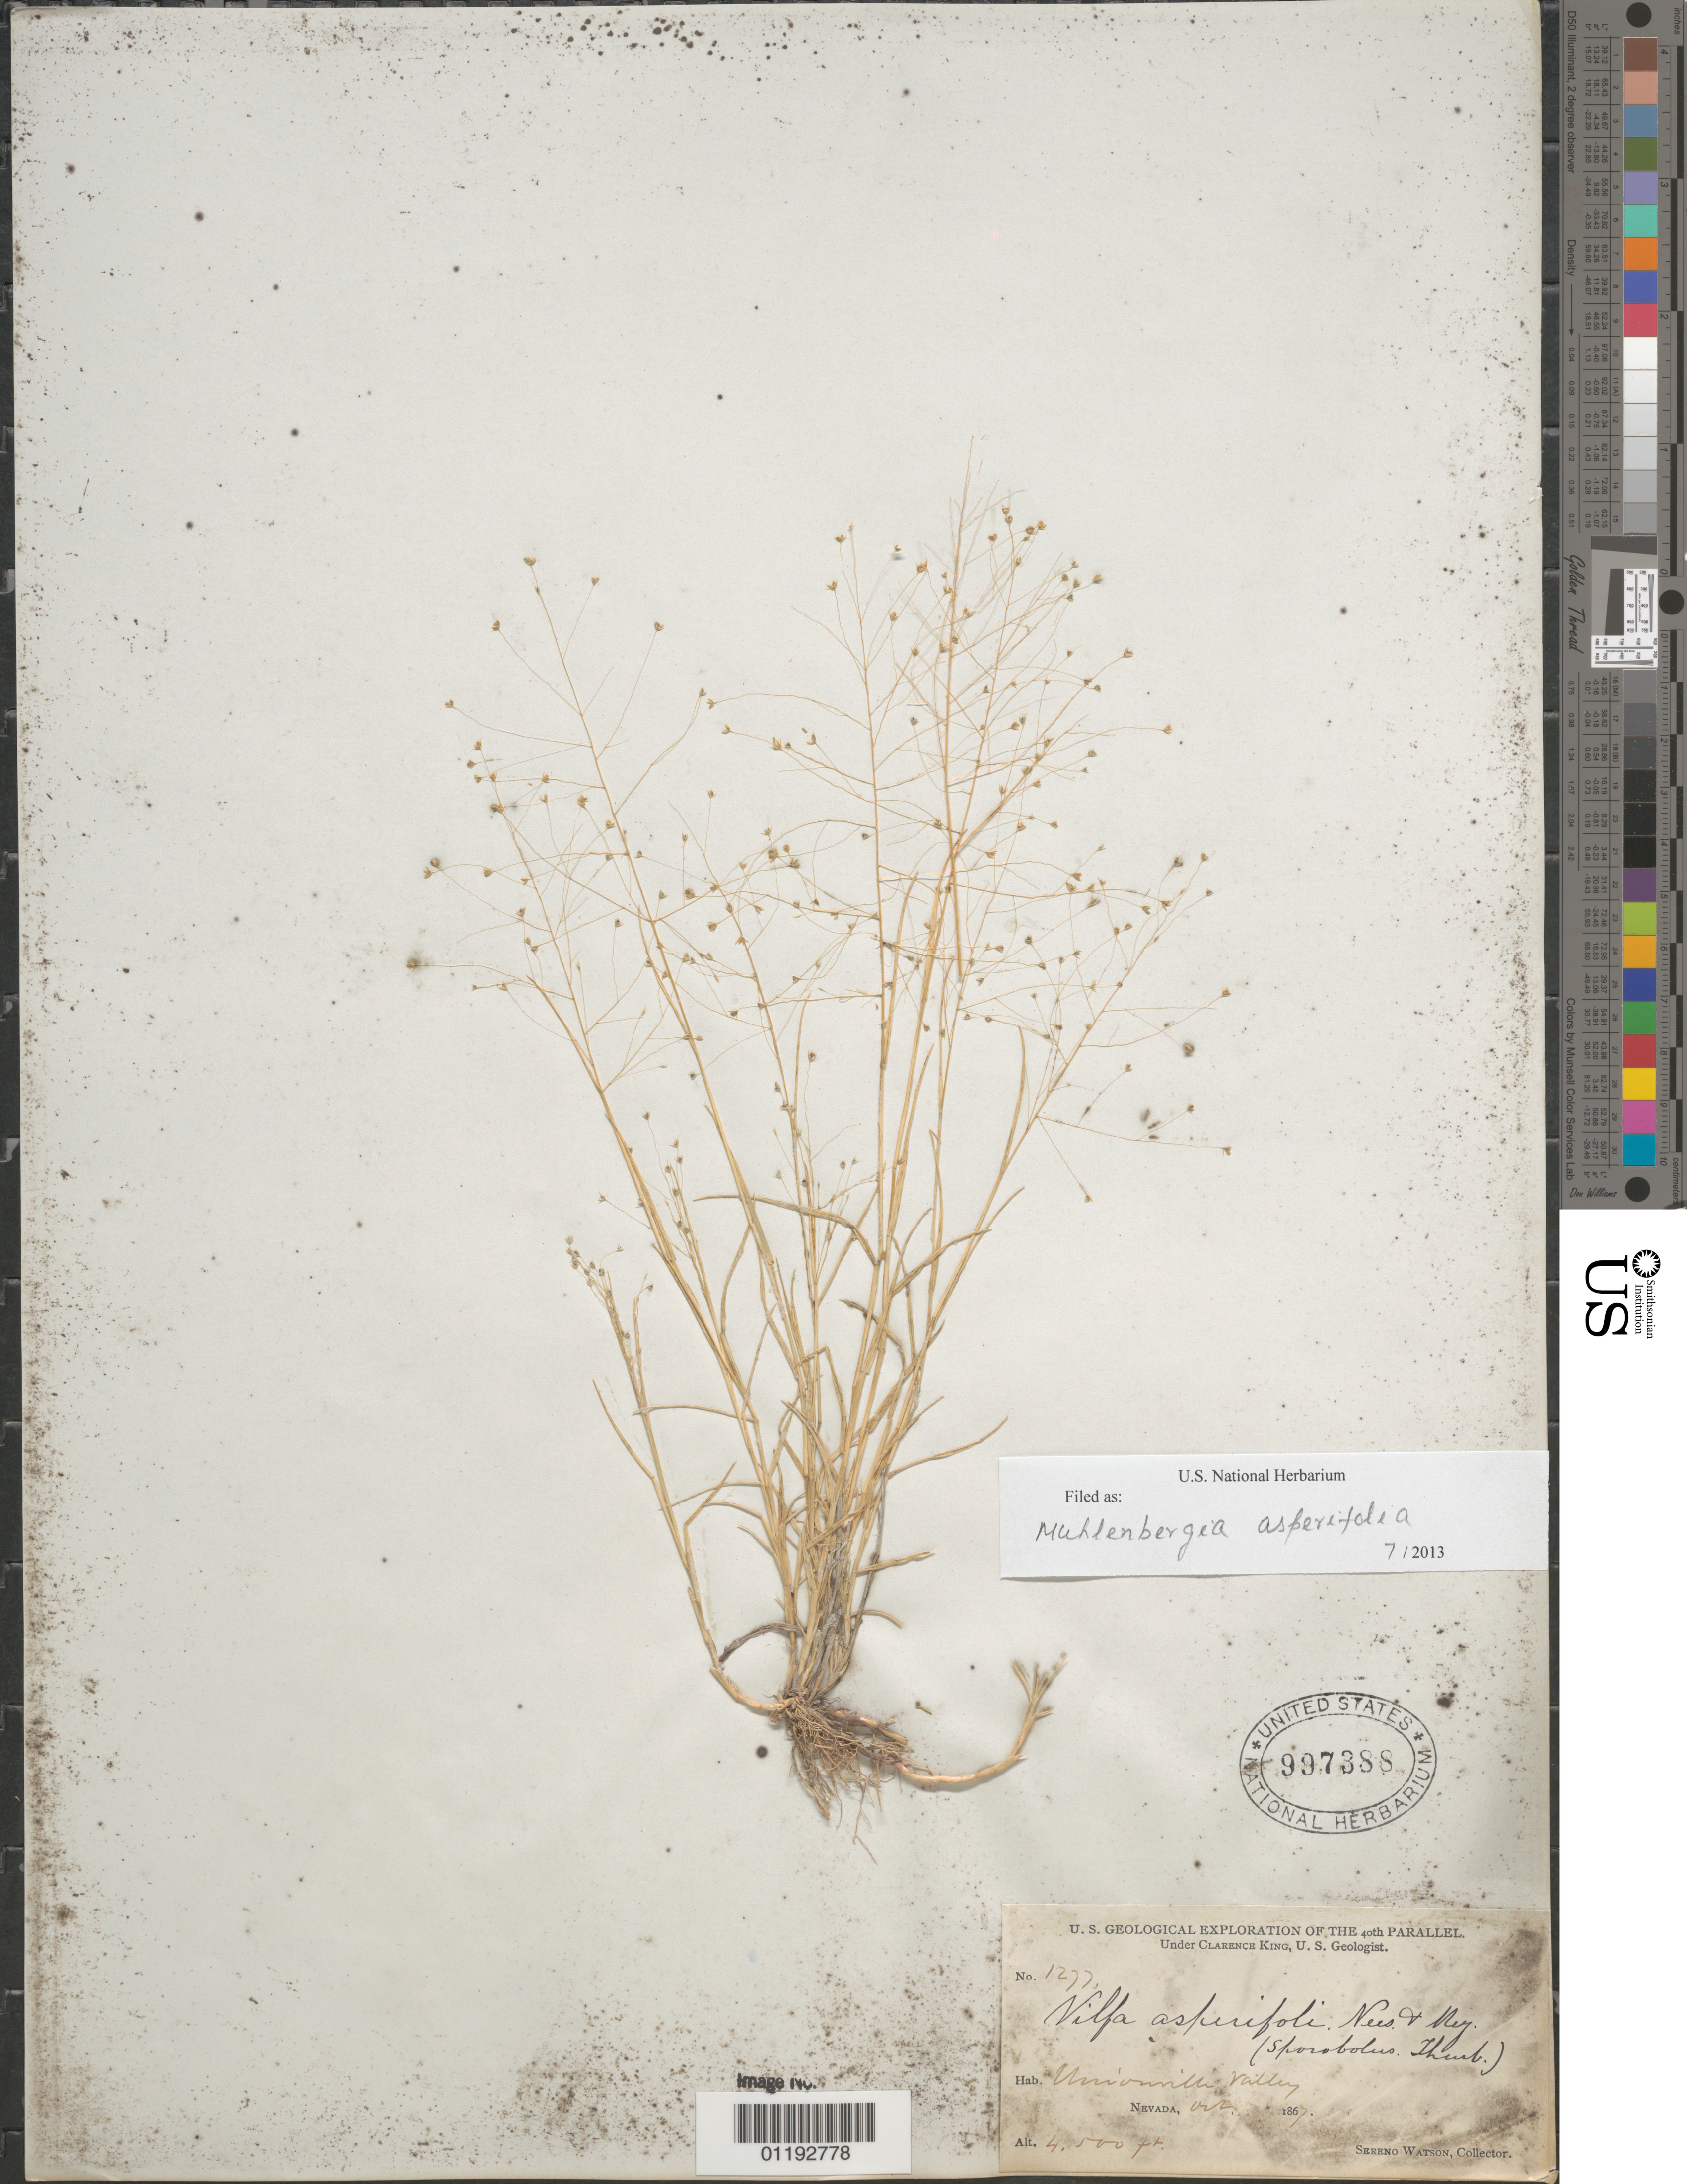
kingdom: Plantae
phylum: Tracheophyta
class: Liliopsida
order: Poales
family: Poaceae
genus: Muhlenbergia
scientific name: Muhlenbergia asperifolia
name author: (Nees & Meyen ex Trin.) Parodi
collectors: S. Watson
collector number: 1277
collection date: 1867-10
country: United States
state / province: Nevada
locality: Unionville Valley.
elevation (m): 1372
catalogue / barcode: US 997388